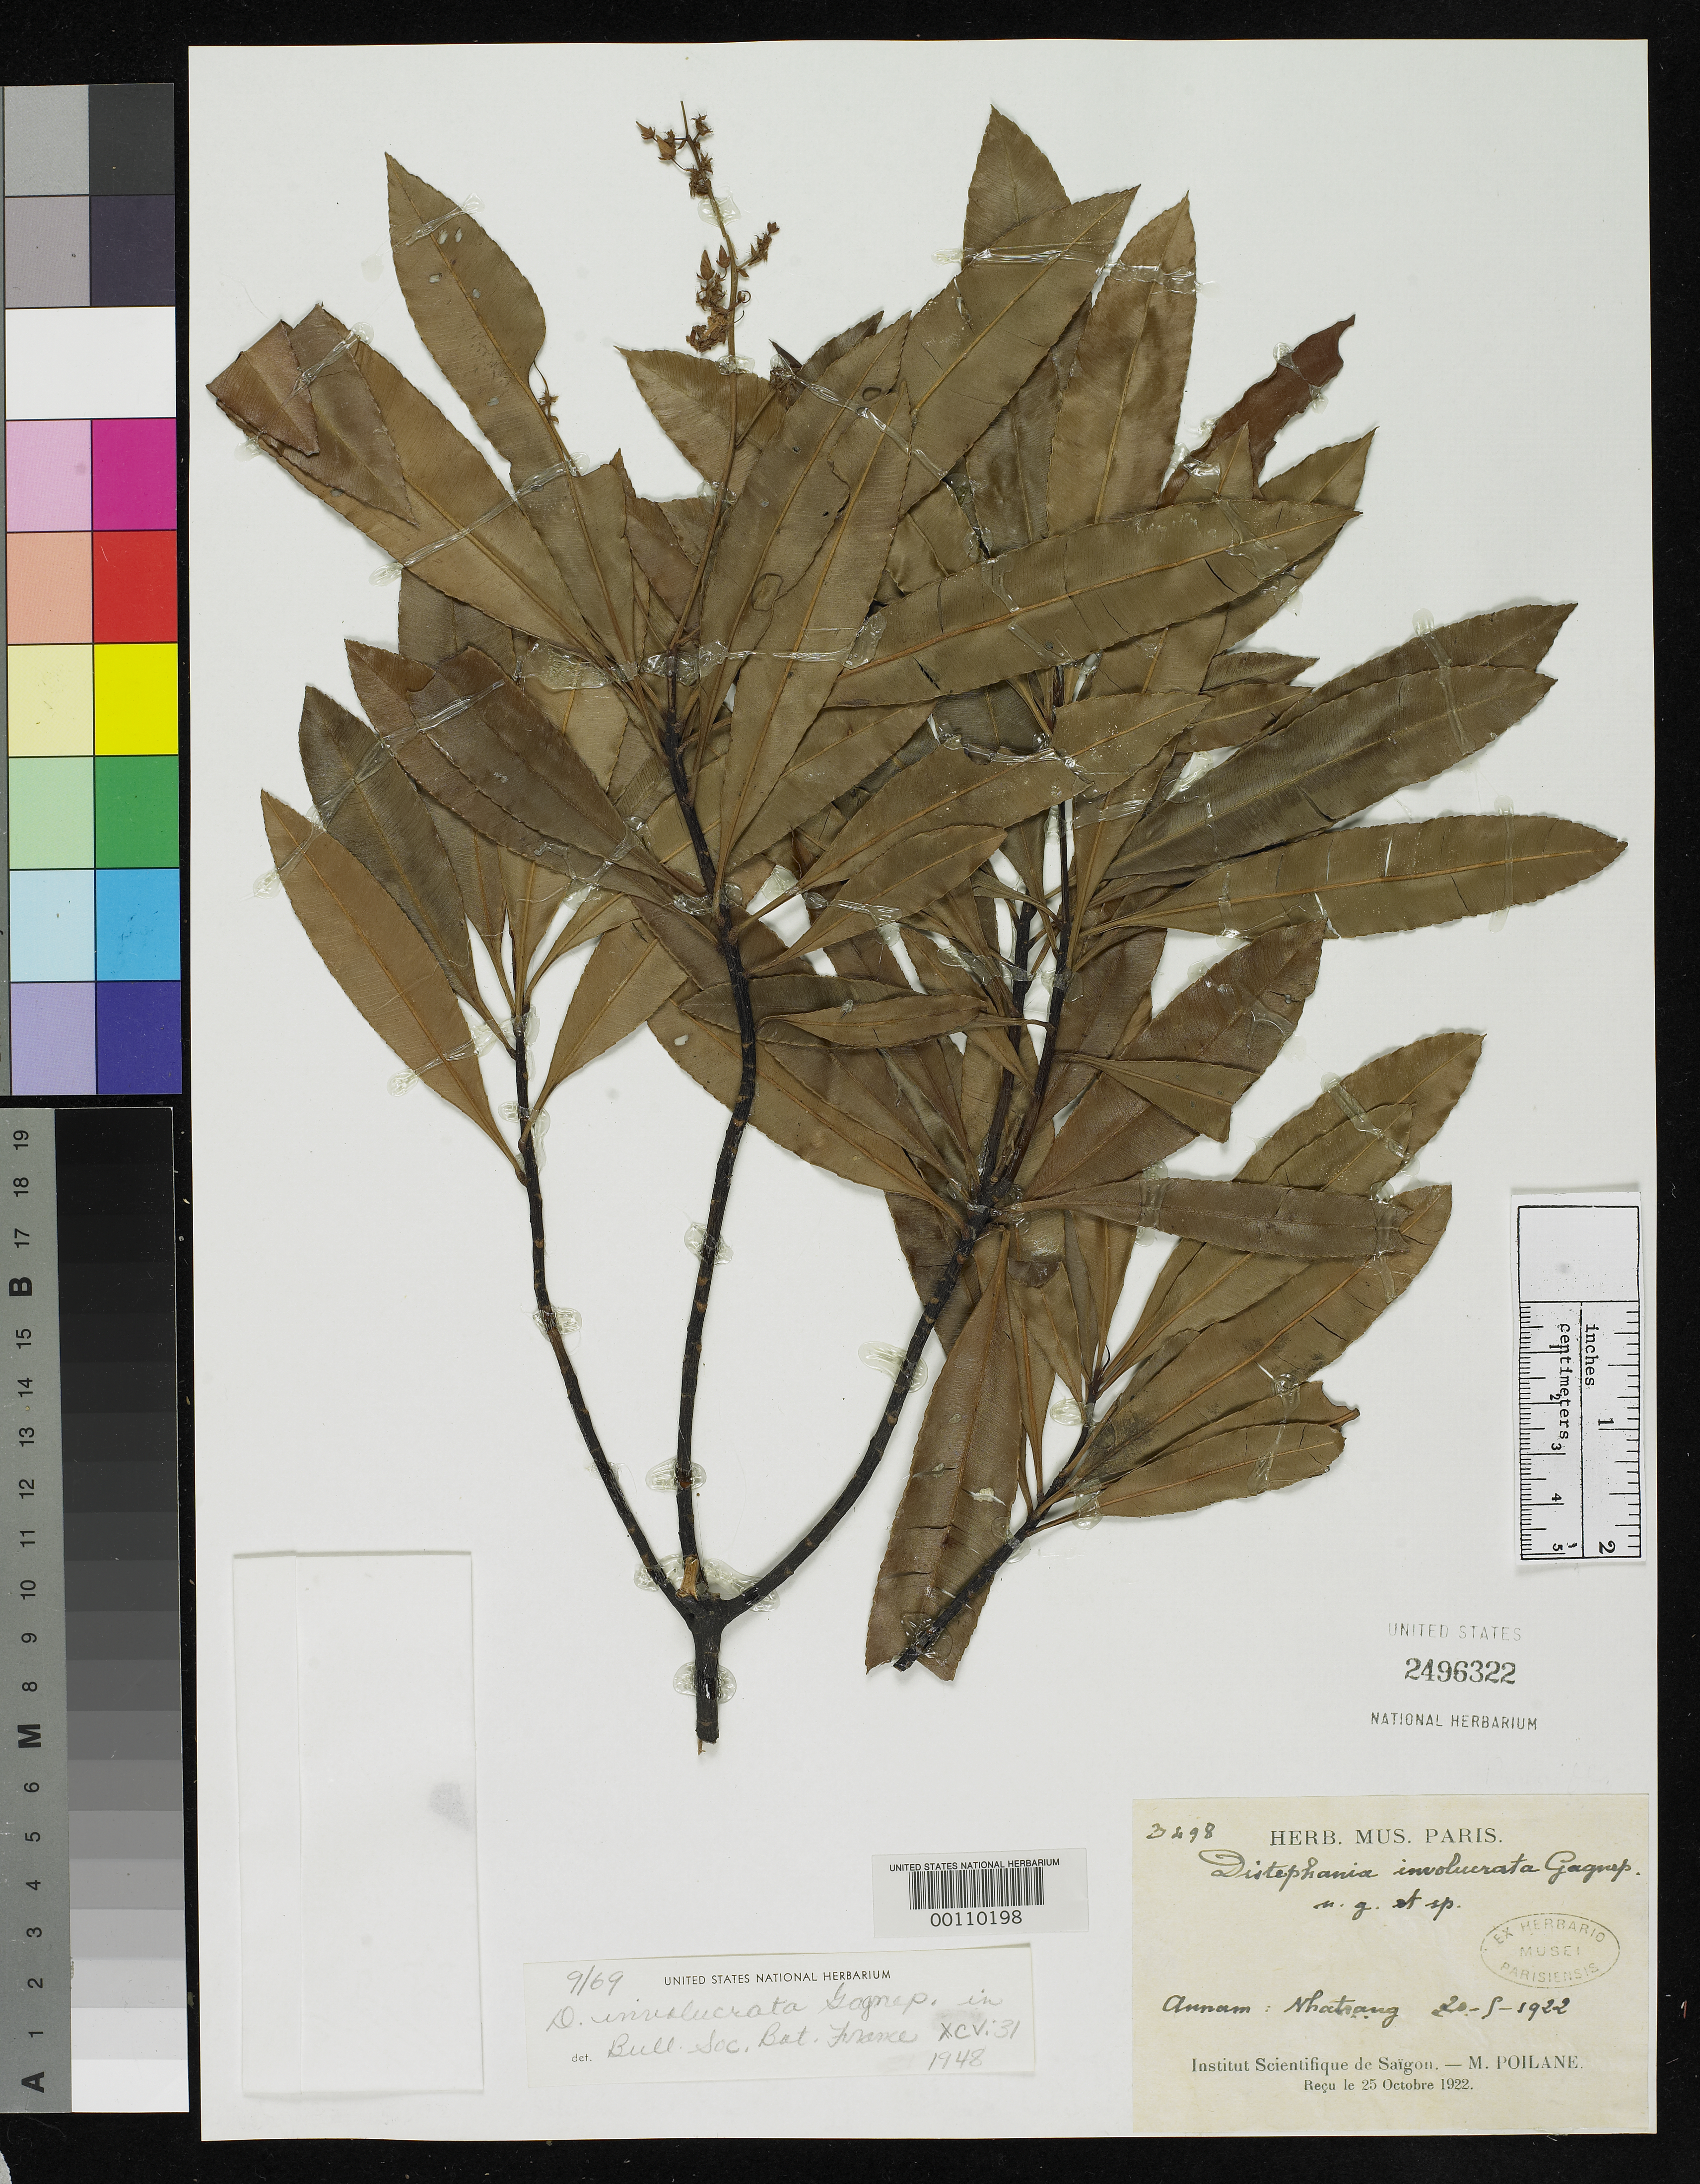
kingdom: Plantae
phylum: Tracheophyta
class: Magnoliopsida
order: Malpighiales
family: Ochnaceae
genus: Distephania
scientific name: Distephania involucrata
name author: Gagnep.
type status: Isolectotype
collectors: E. Poilane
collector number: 3498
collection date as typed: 20 May 1922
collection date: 1922-05-20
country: Vietnam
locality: Nhatrang.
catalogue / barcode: US 2496322